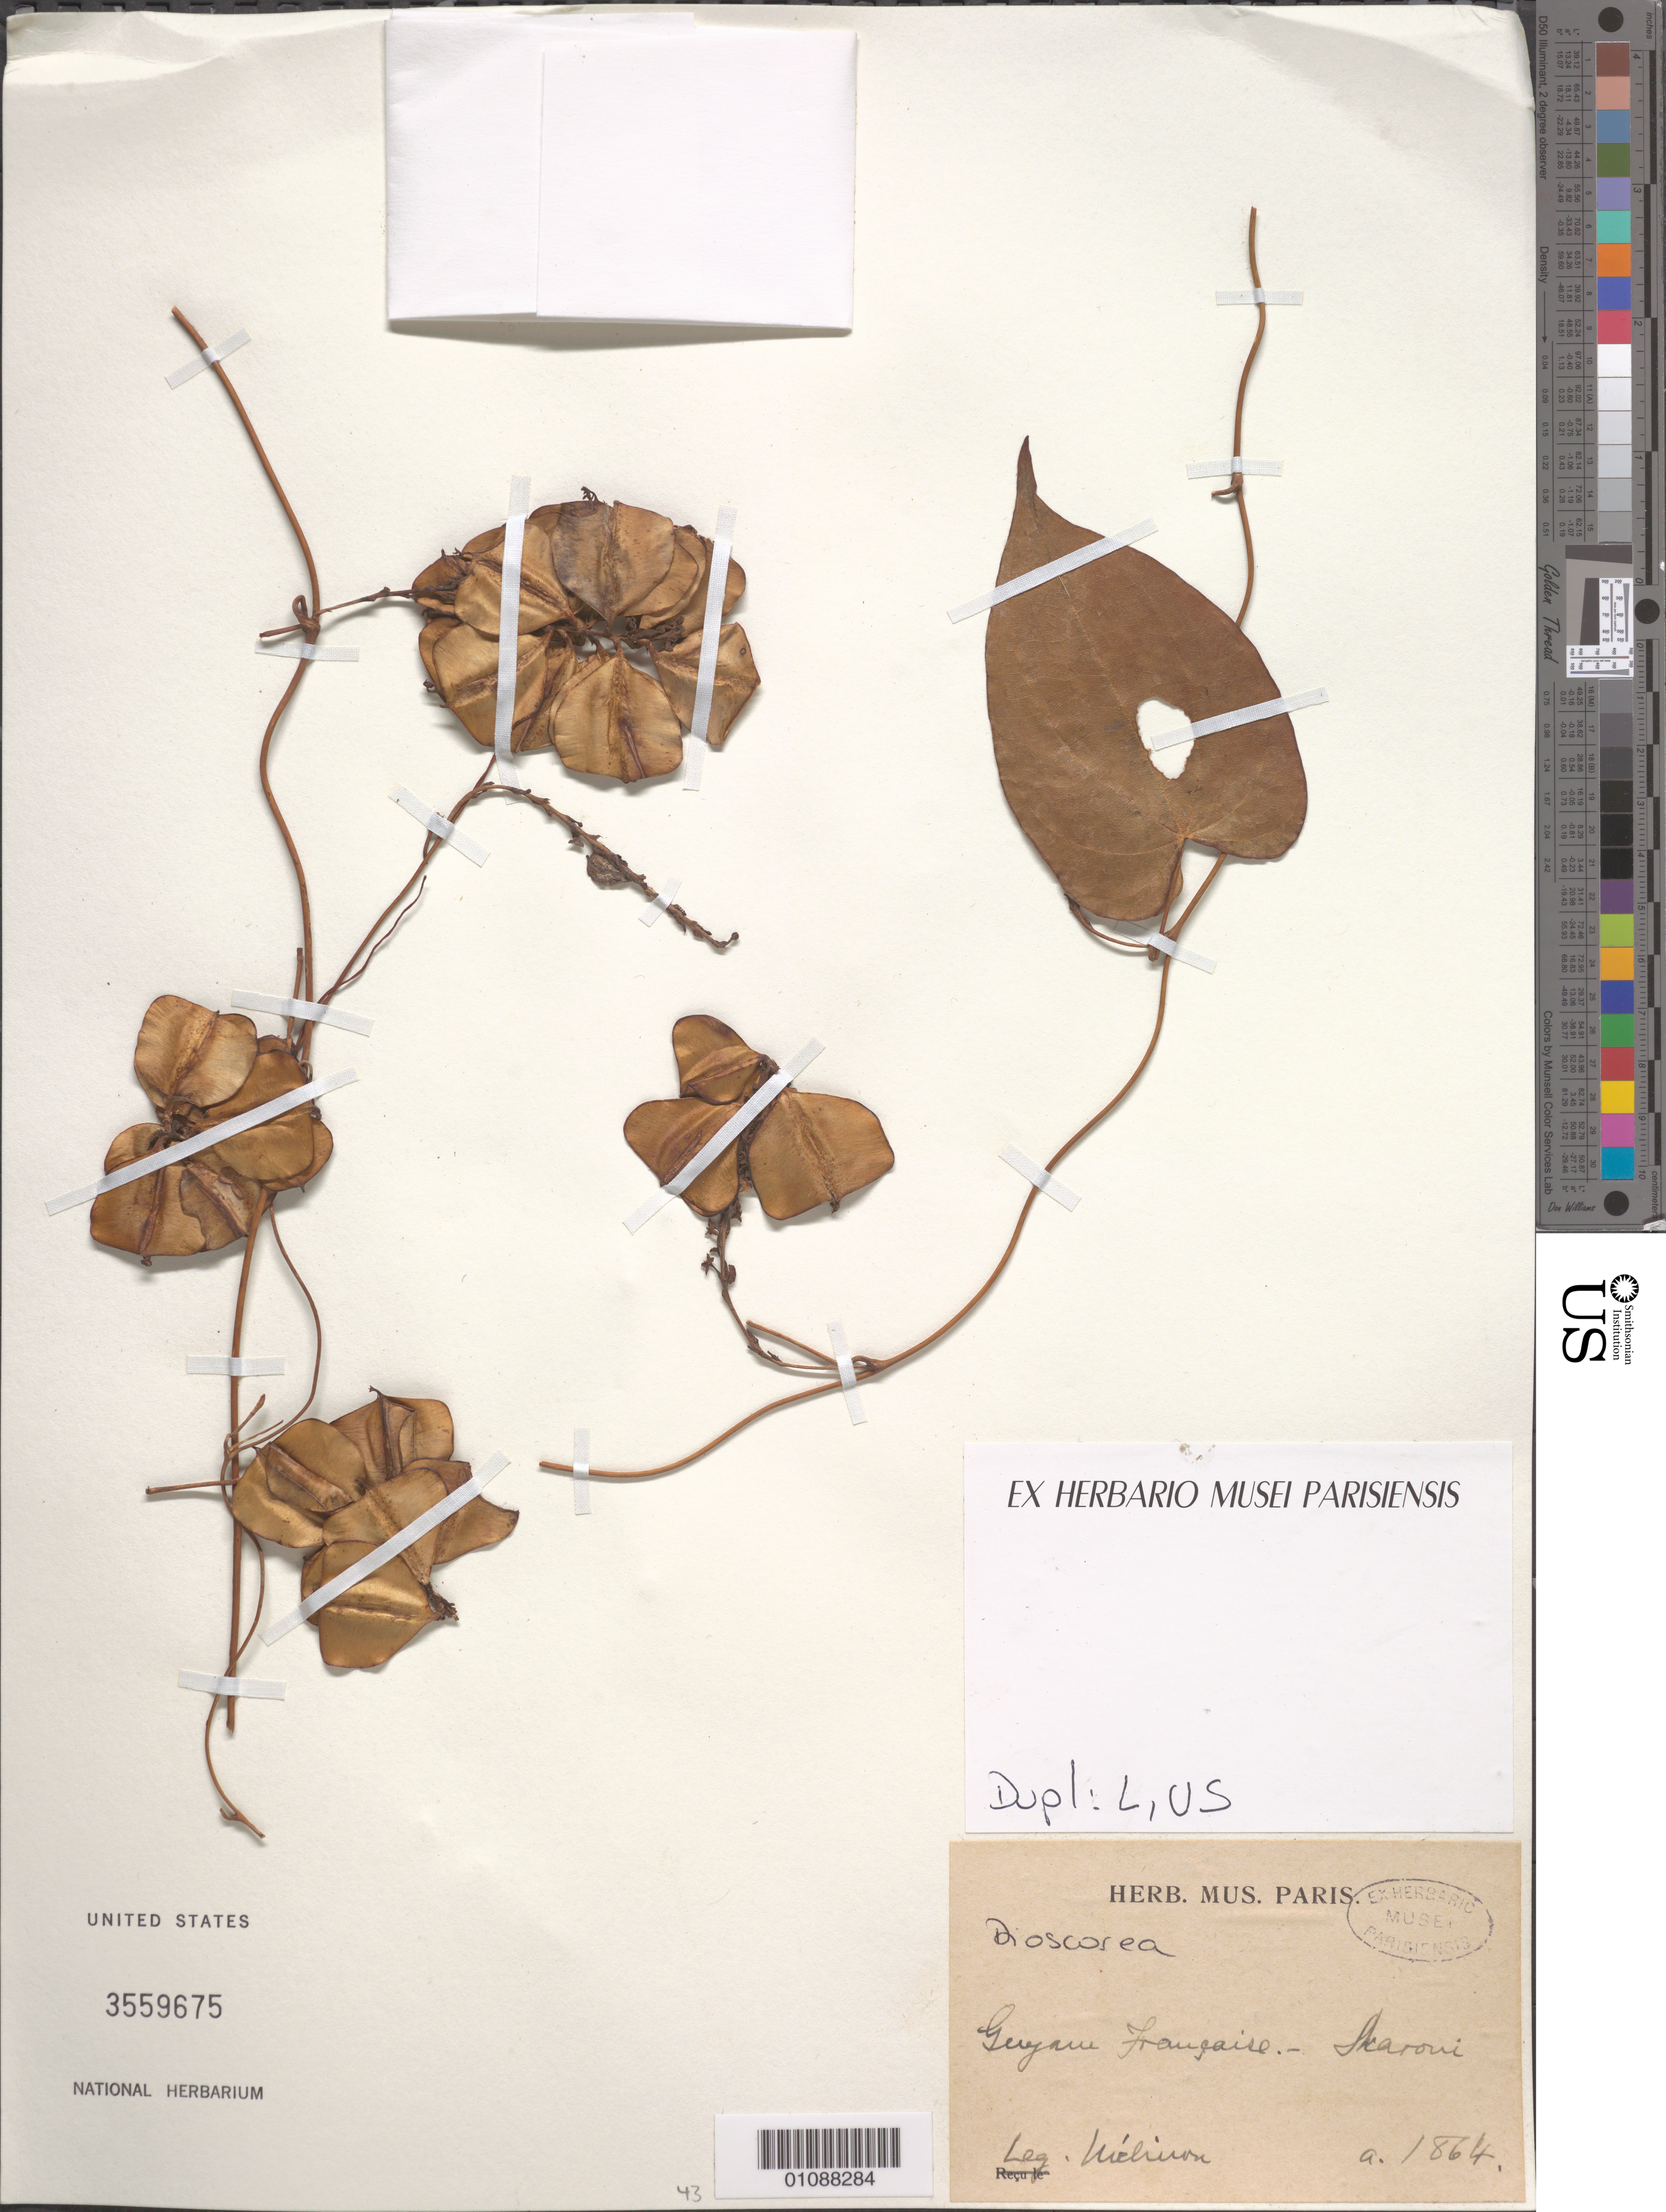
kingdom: Plantae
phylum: Tracheophyta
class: Liliopsida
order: Dioscoreales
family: Dioscoreaceae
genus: Dioscorea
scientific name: Dioscorea sp.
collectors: -. Mélinon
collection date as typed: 1864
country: French Guiana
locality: Maroni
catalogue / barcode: US 3559675